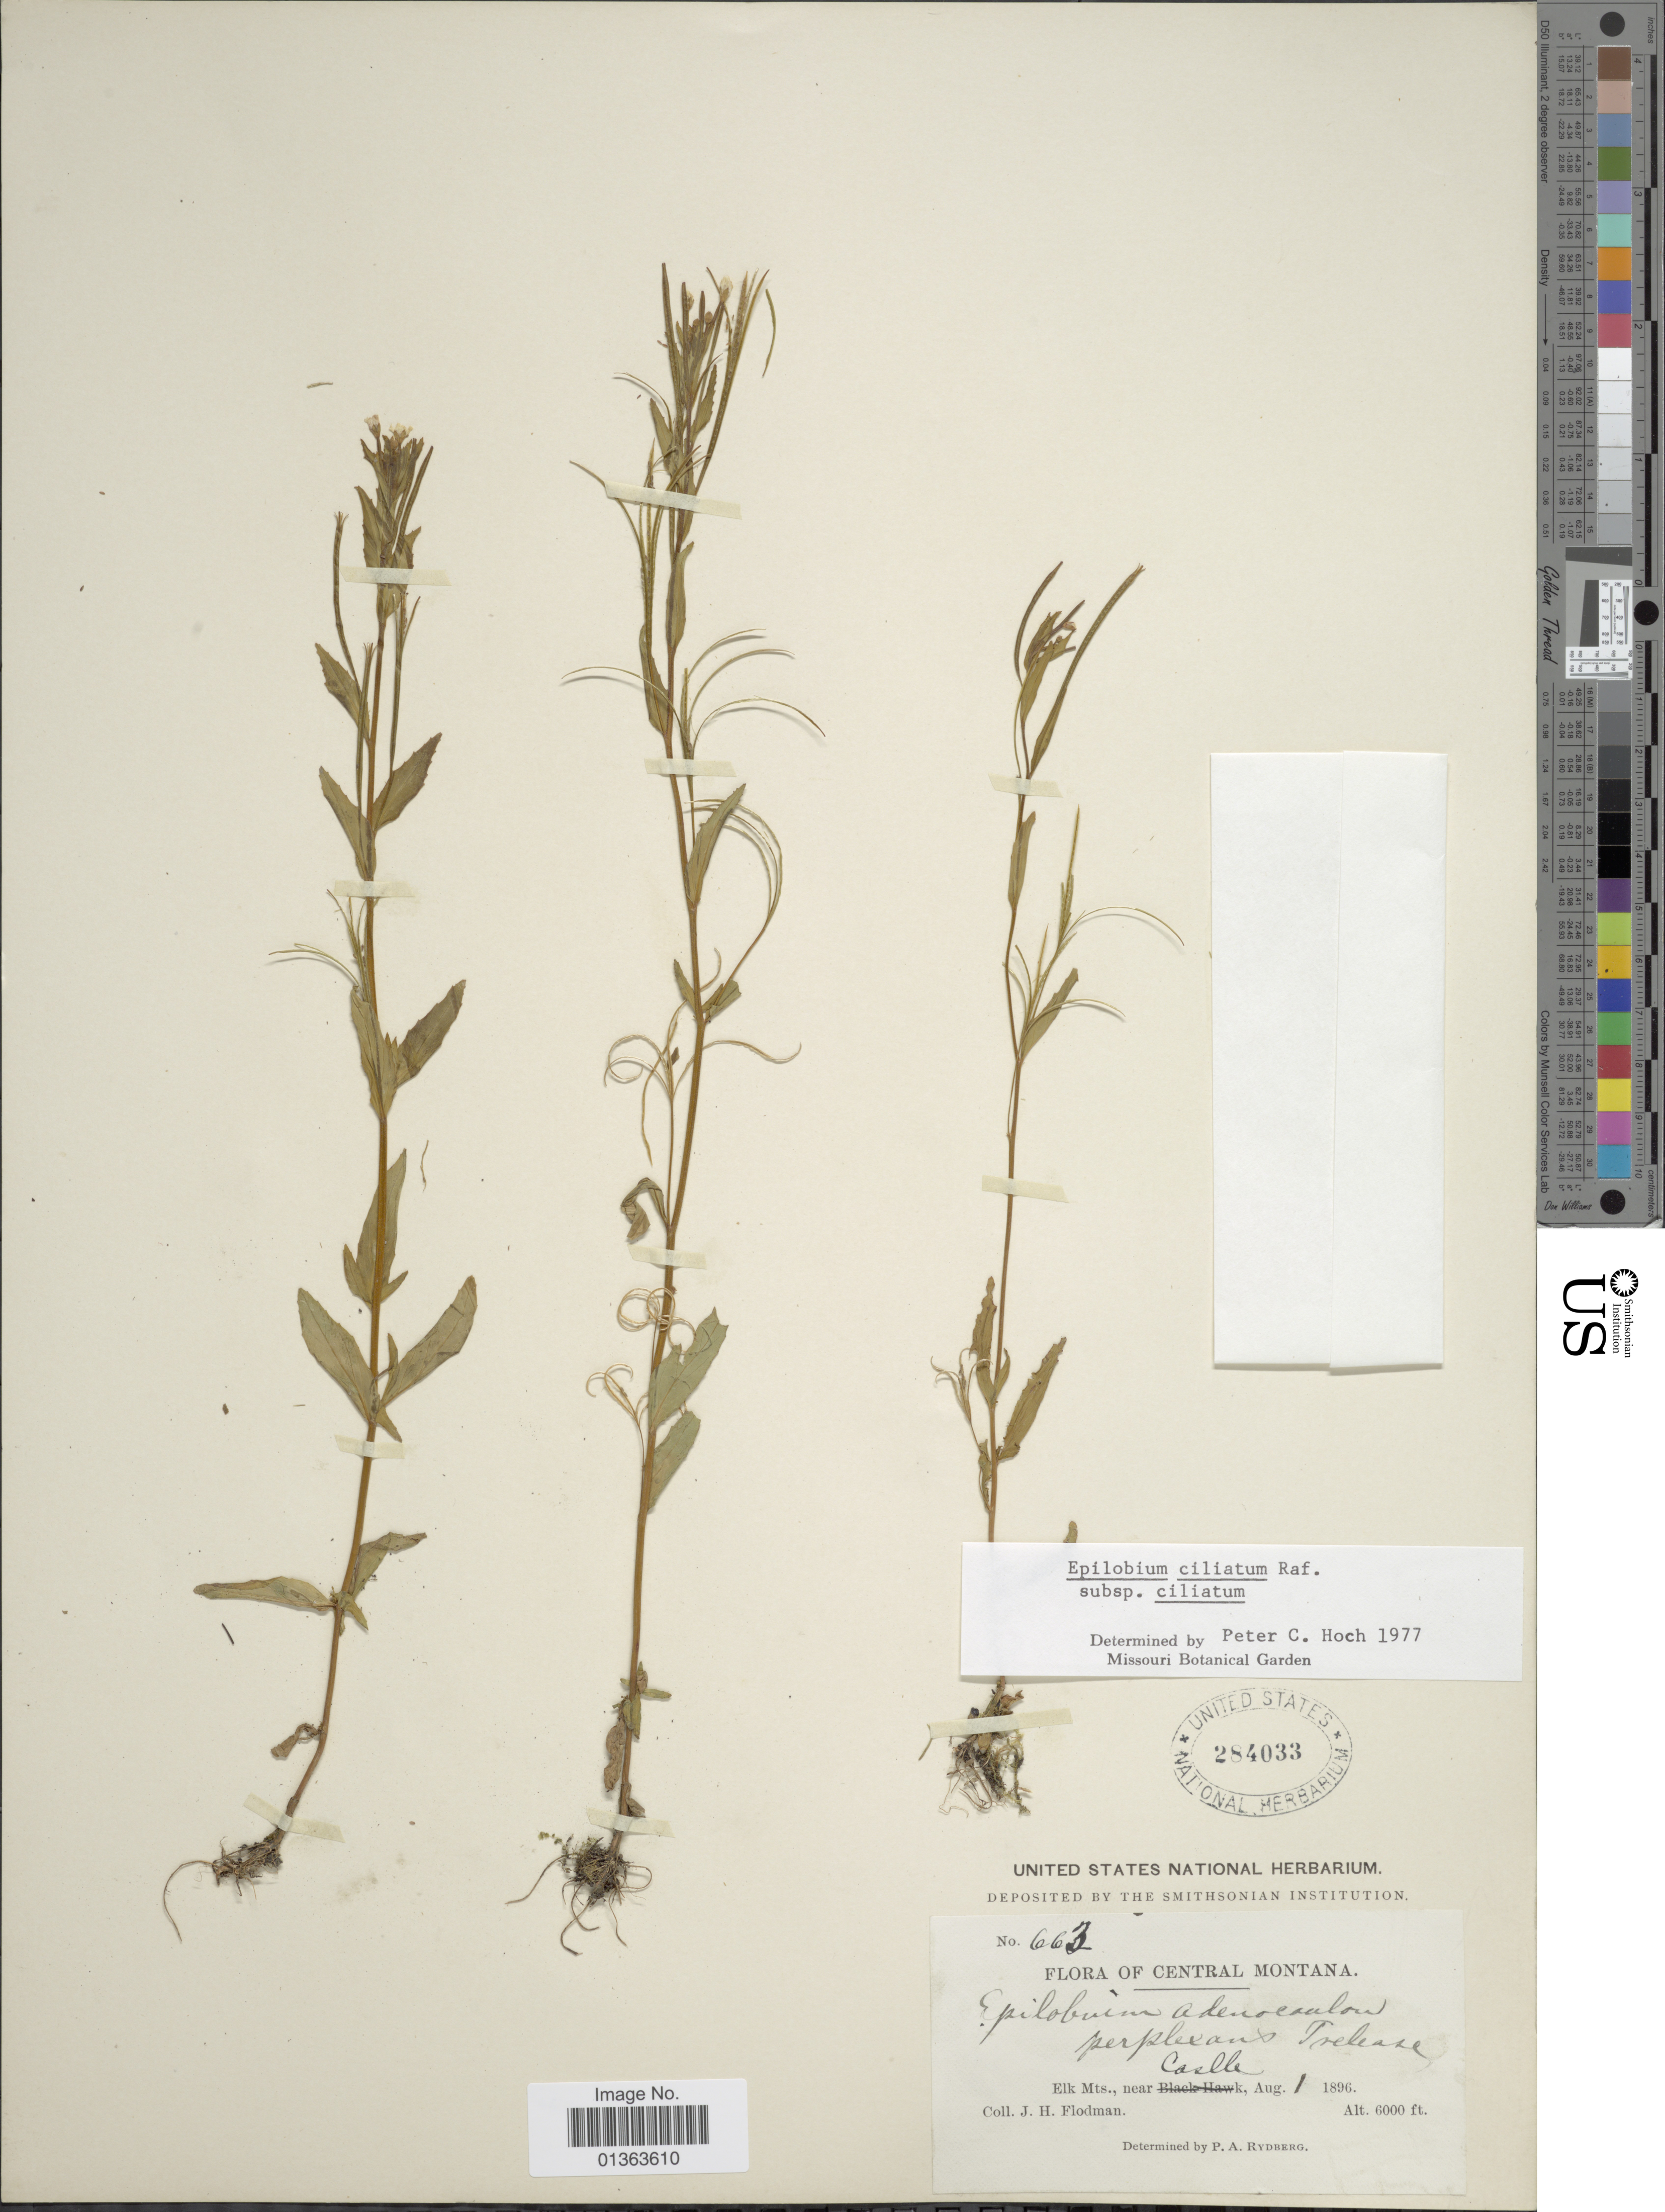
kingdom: Plantae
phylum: Tracheophyta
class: Magnoliopsida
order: Myrtales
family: Onagraceae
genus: Epilobium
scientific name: Epilobium ciliatum subsp. ciliatum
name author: Raf.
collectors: J. Flodman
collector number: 663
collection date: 1896-08-01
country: United States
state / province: Montana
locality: Central Montana. Elk Mts., near Caslle. [interpreted]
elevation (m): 1829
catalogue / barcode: US 284033